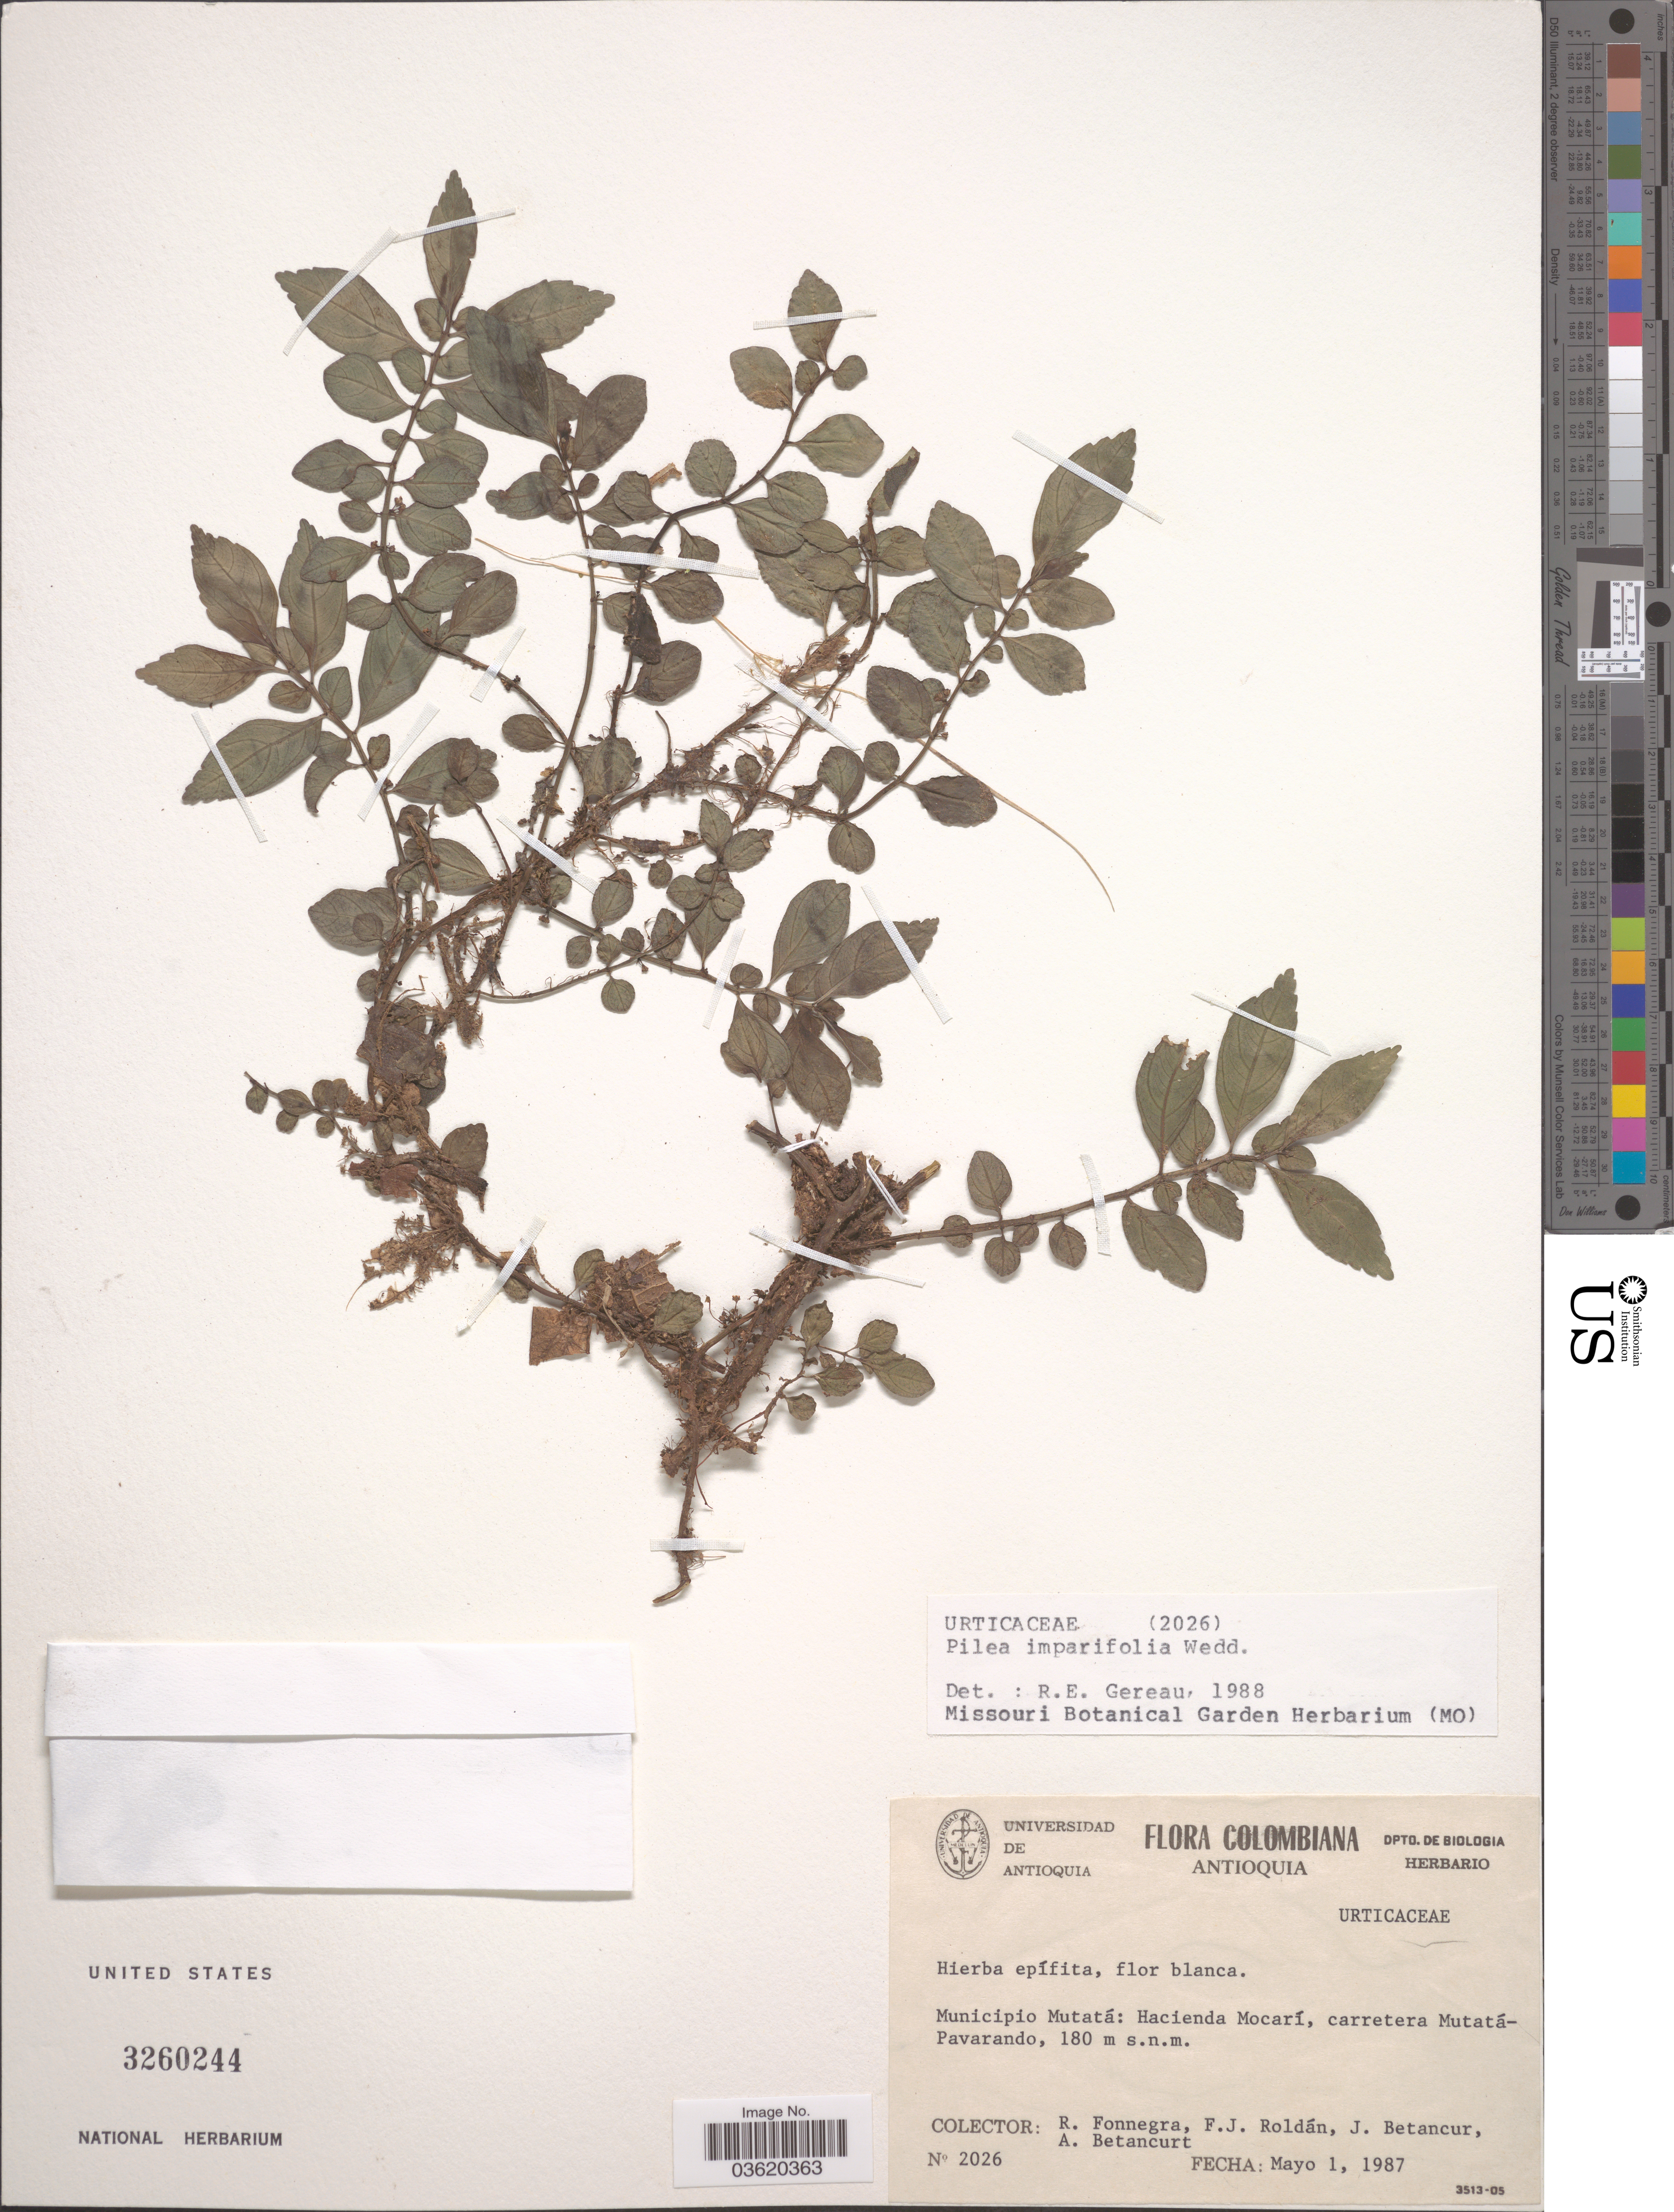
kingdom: Plantae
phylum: Tracheophyta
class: Magnoliopsida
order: Rosales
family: Urticaceae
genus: Pilea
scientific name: Pilea imparifolia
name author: Wedd.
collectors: R. Fonnegra, F. J. Roldán, J. Betancur & A. Betancurt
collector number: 2026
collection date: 1987-05-01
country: Colombia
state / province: Antioquia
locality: Municipio Mutatá: Hacienda Mocarí, carretera Mutatá-Pavarando.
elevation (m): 180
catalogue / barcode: US 3260244